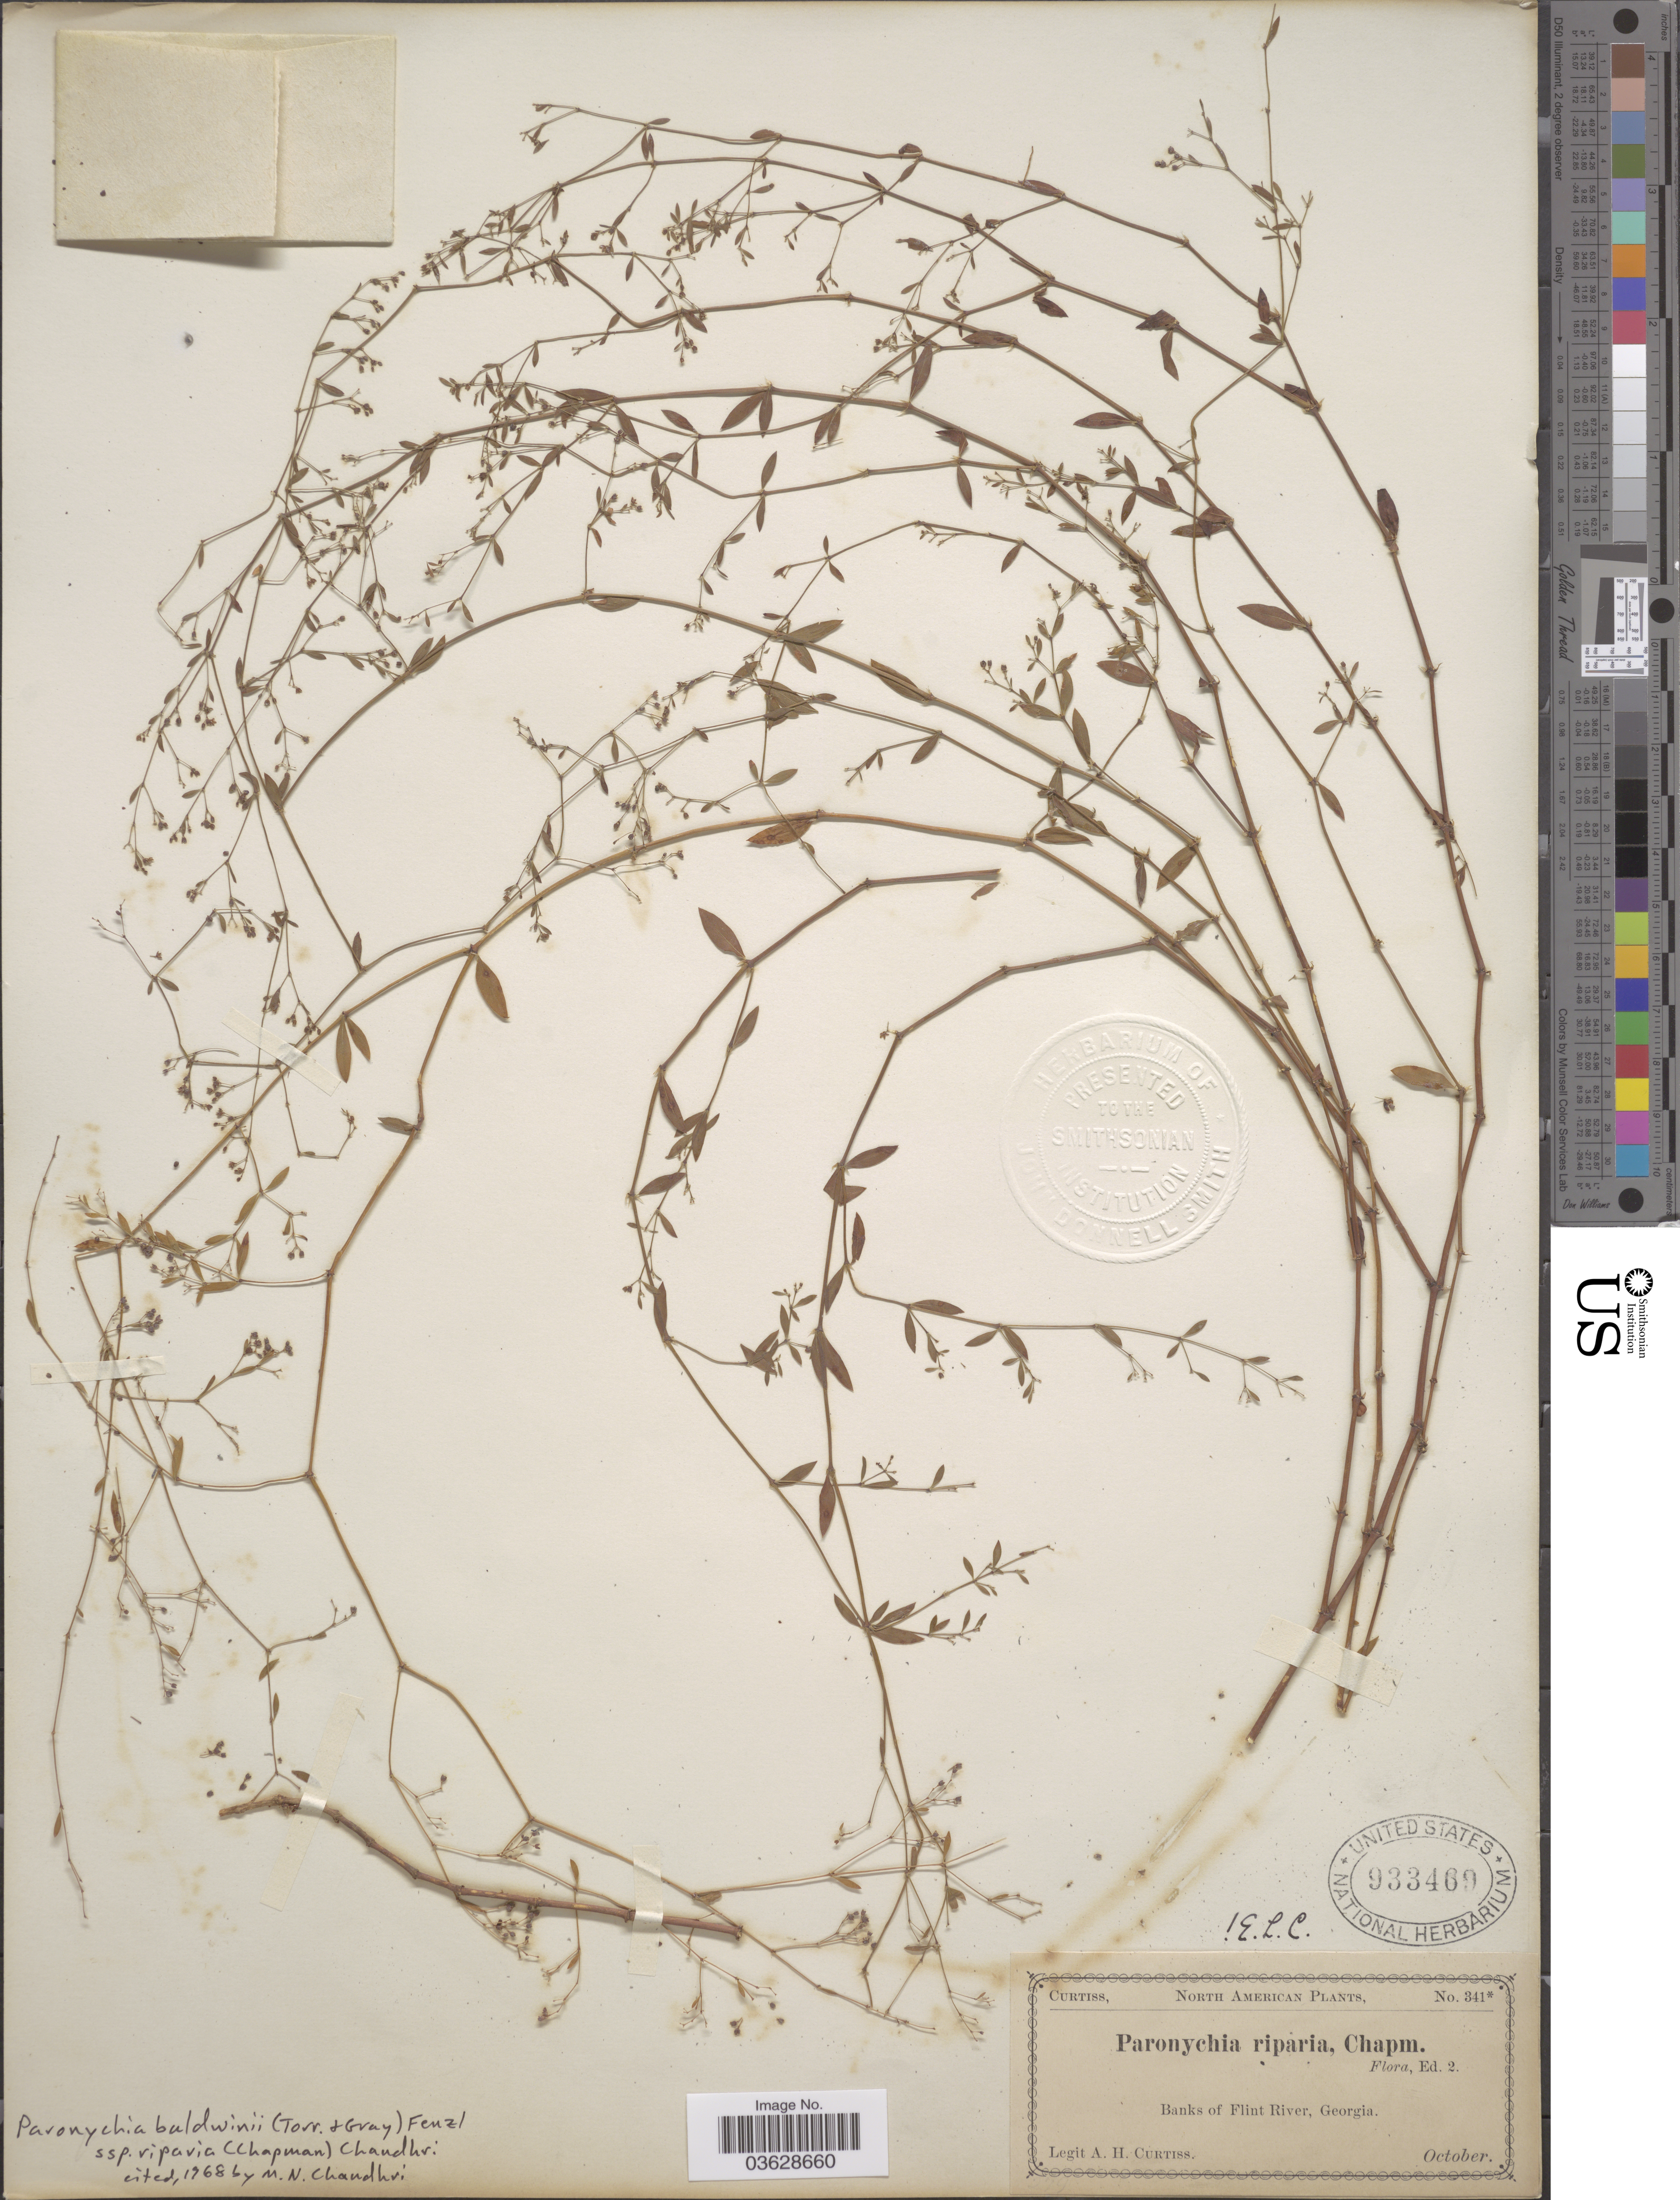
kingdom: Plantae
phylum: Tracheophyta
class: Magnoliopsida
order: Caryophyllales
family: Caryophyllaceae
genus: Paronychia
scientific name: Paronychia baldwinii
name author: (A. Gray & Torr.) Fenzl ex Walp.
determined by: Strong, Mark T., (BOT), Smithsonian Institution - National Museum of Natural History (UNITED STATES)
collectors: A. H. Curtiss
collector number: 341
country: United States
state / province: Georgia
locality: Banks of Flint River.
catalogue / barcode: US 933469